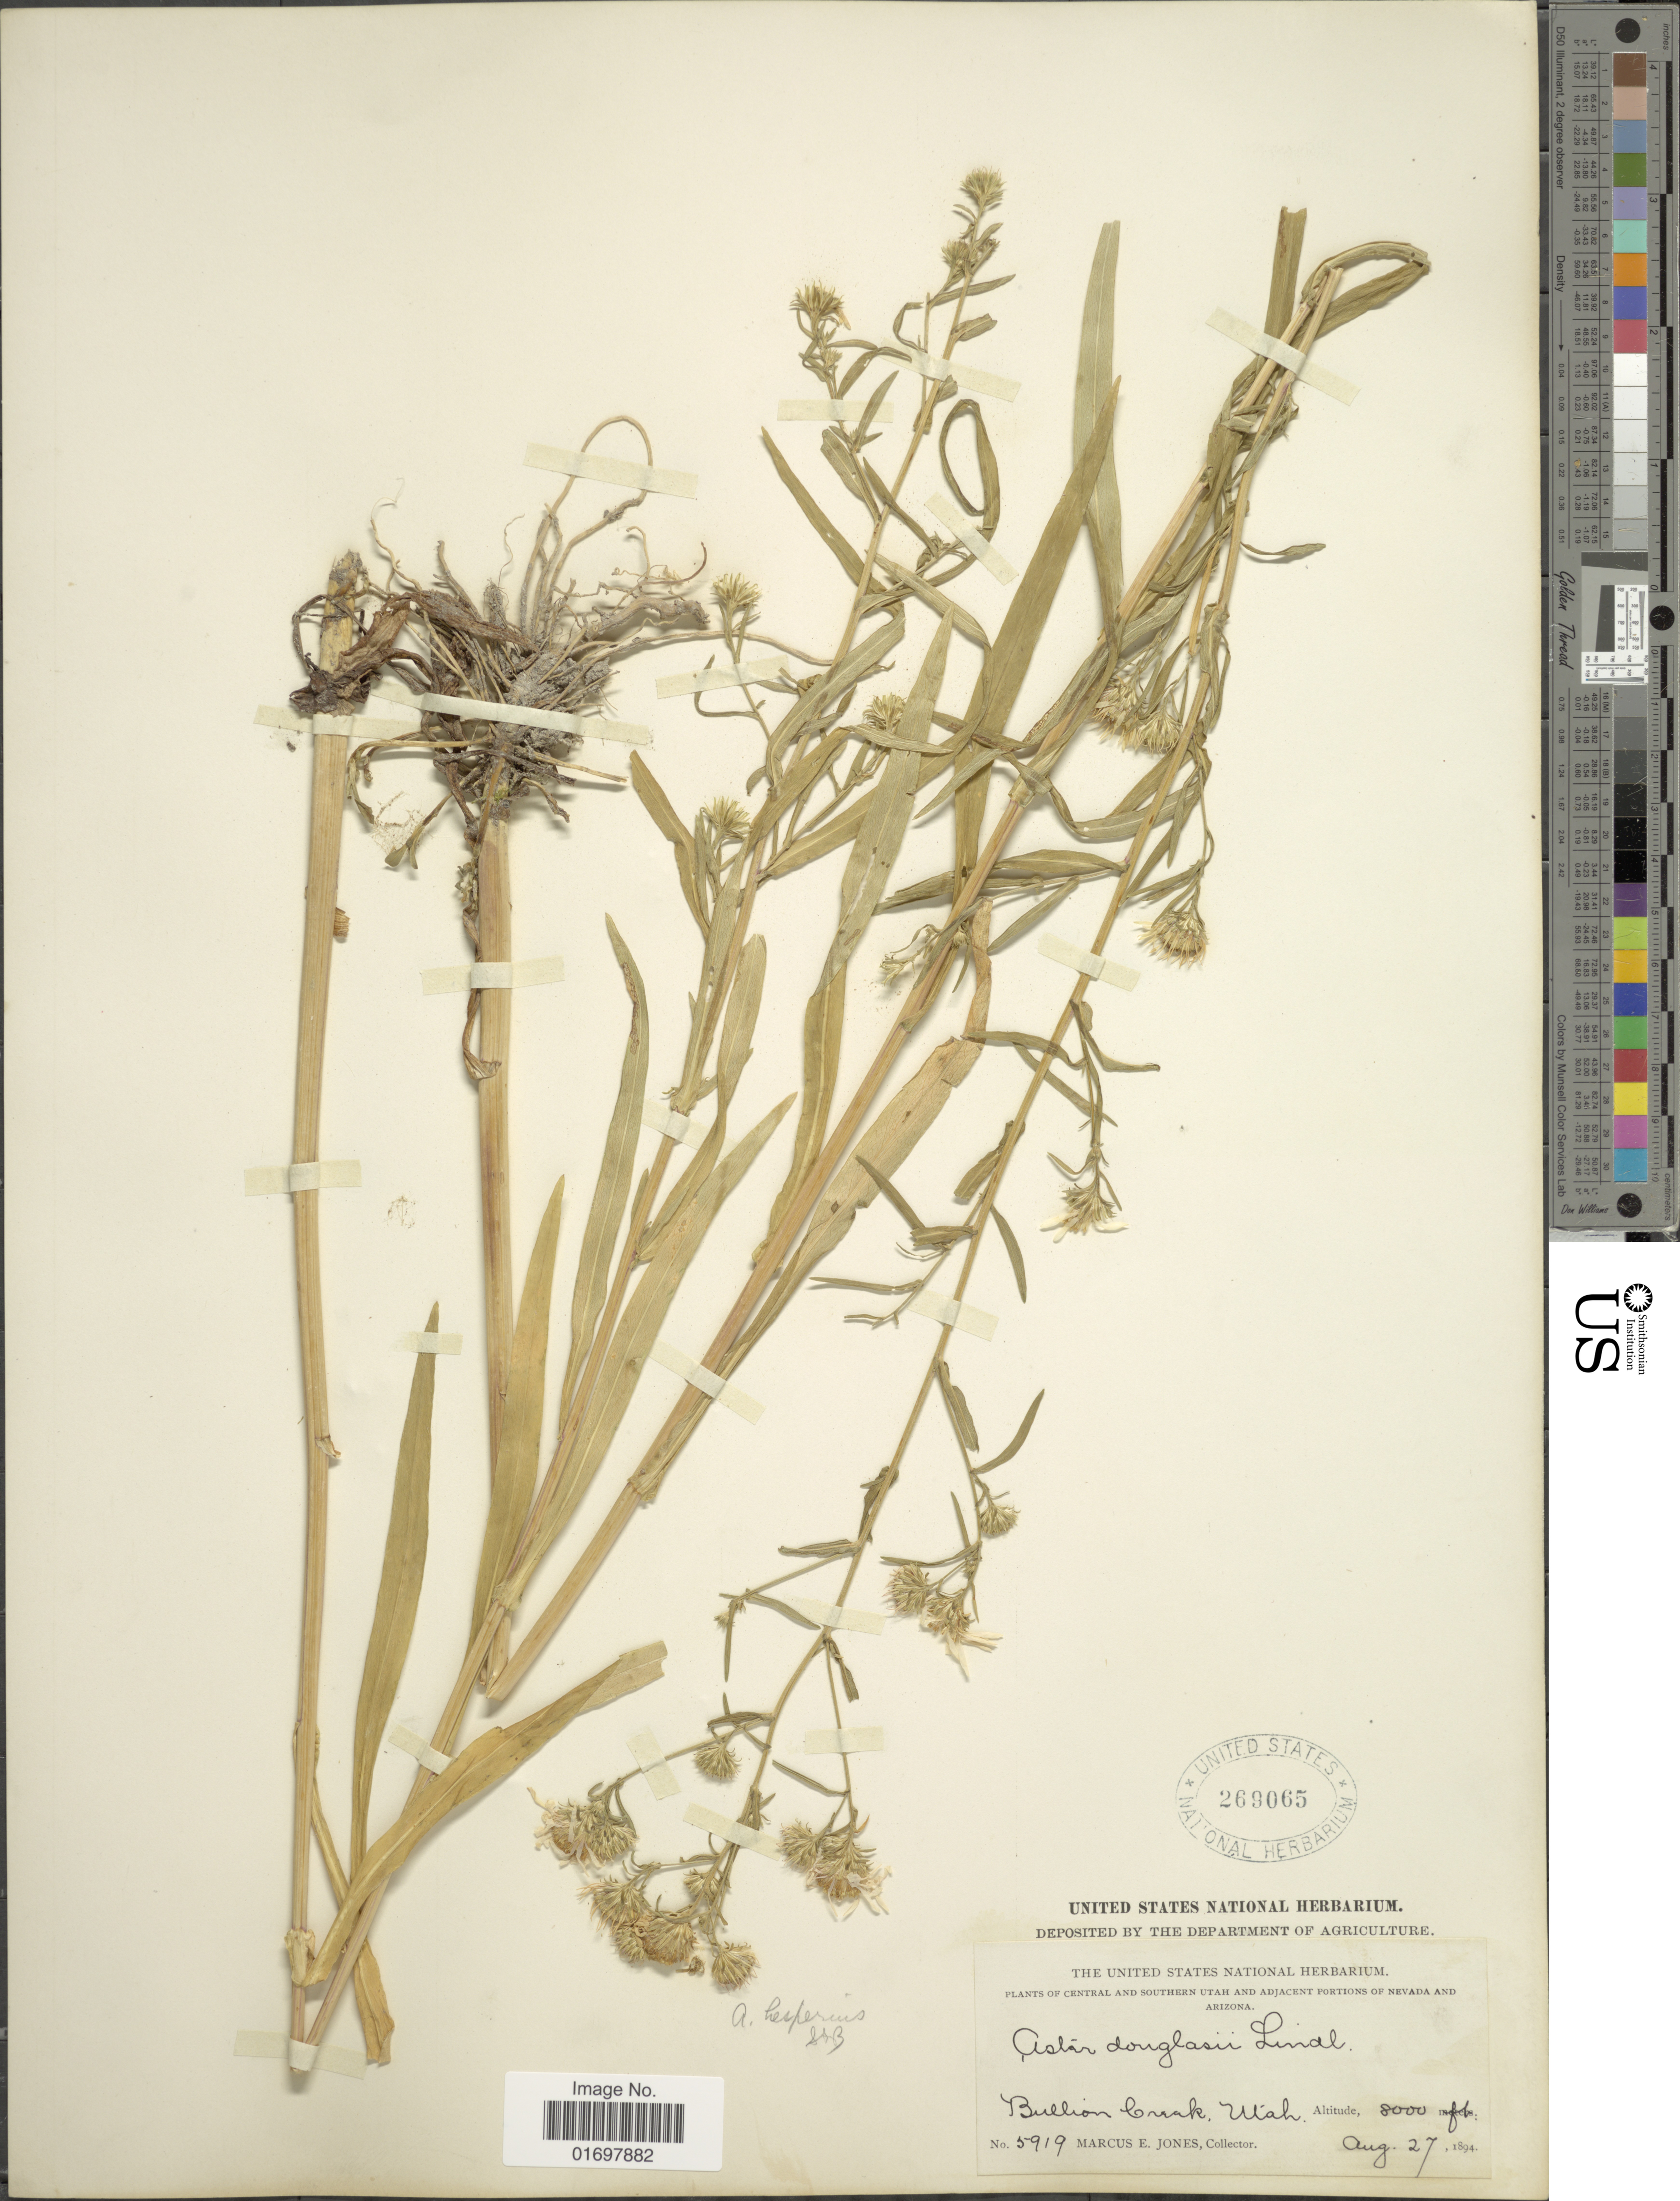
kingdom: Plantae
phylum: Tracheophyta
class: Magnoliopsida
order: Asterales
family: Asteraceae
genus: Symphyotrichum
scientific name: Symphyotrichum lanceolatum var. hesperium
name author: (A. Gray) G.L. Nesom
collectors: M. E. Jones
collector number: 5919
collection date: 1894-08-27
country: United States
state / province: Utah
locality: Bullion Creek, Utah.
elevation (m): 2438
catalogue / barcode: US 269065